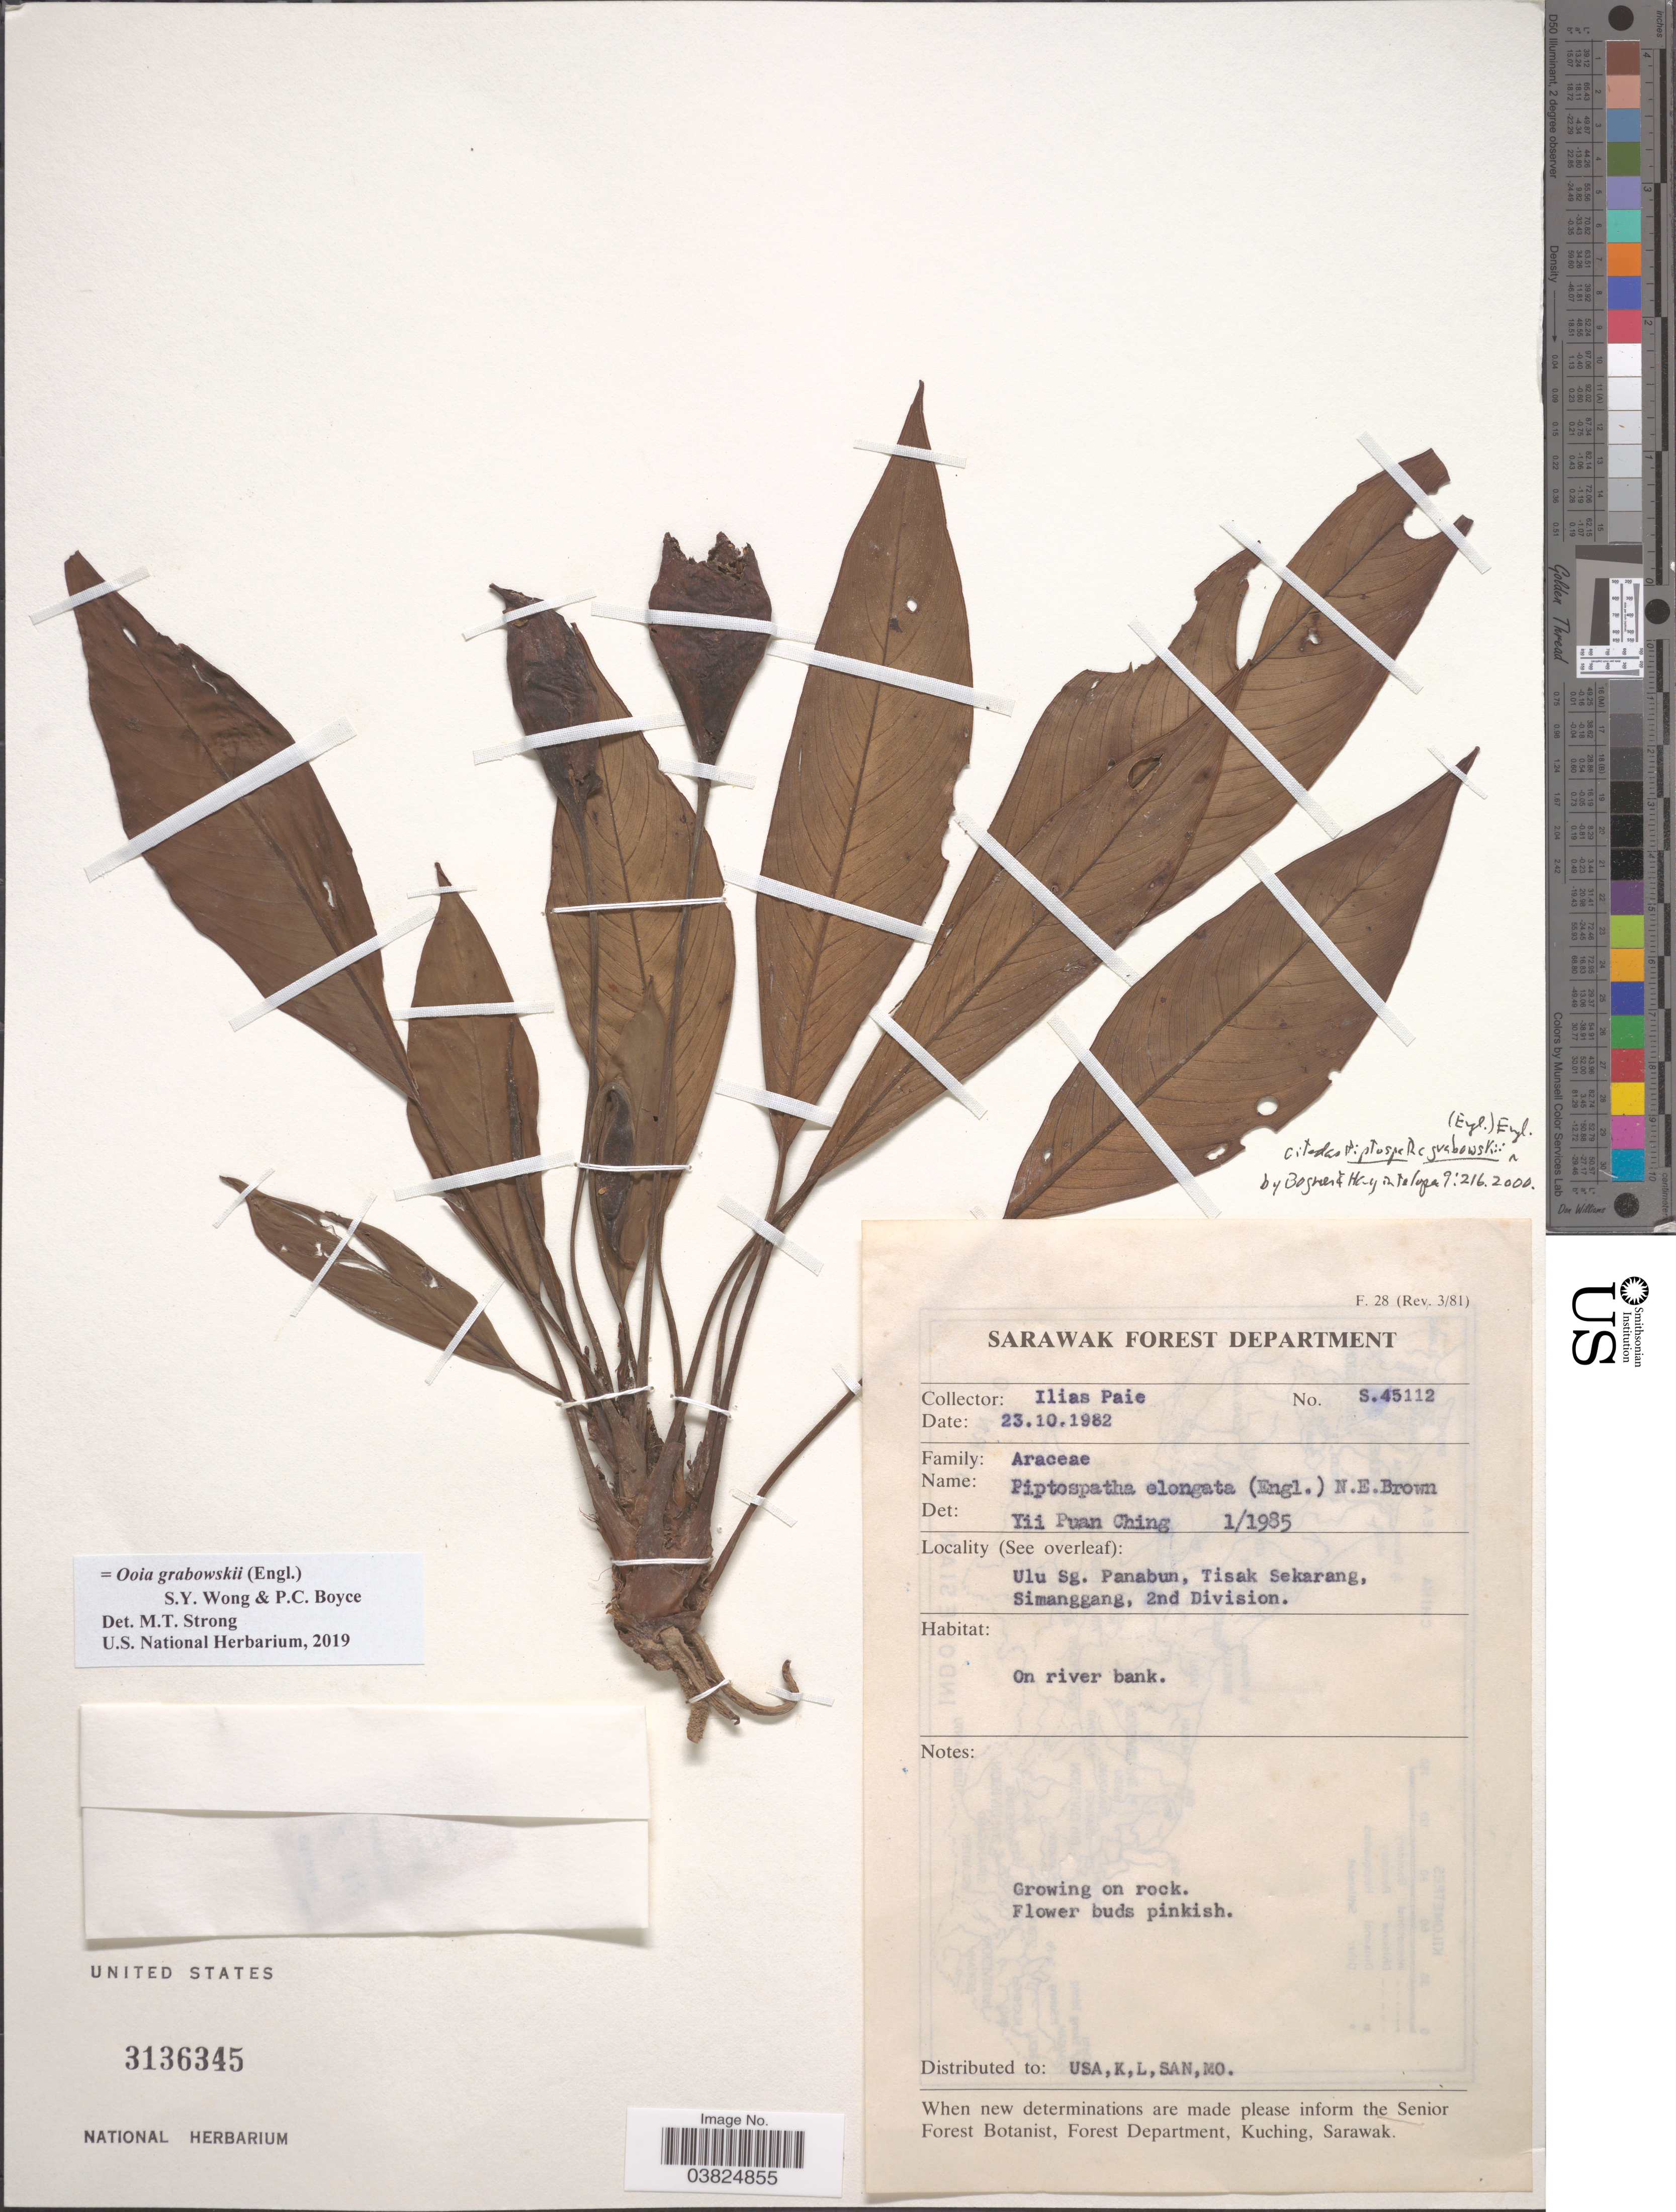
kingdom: Plantae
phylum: Tracheophyta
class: Liliopsida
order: Alismatales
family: Araceae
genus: Ooia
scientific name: Ooia grabowskii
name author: (Engl.) S.Y. Wong & P.C. Boyce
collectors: I. bin Paie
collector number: S45112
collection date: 1982-10-23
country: Malaysia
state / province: Sarawak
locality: Ulu Sg. Panabun, Tisak Sekarang, Simanggang, 2nd Division.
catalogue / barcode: US 3136345